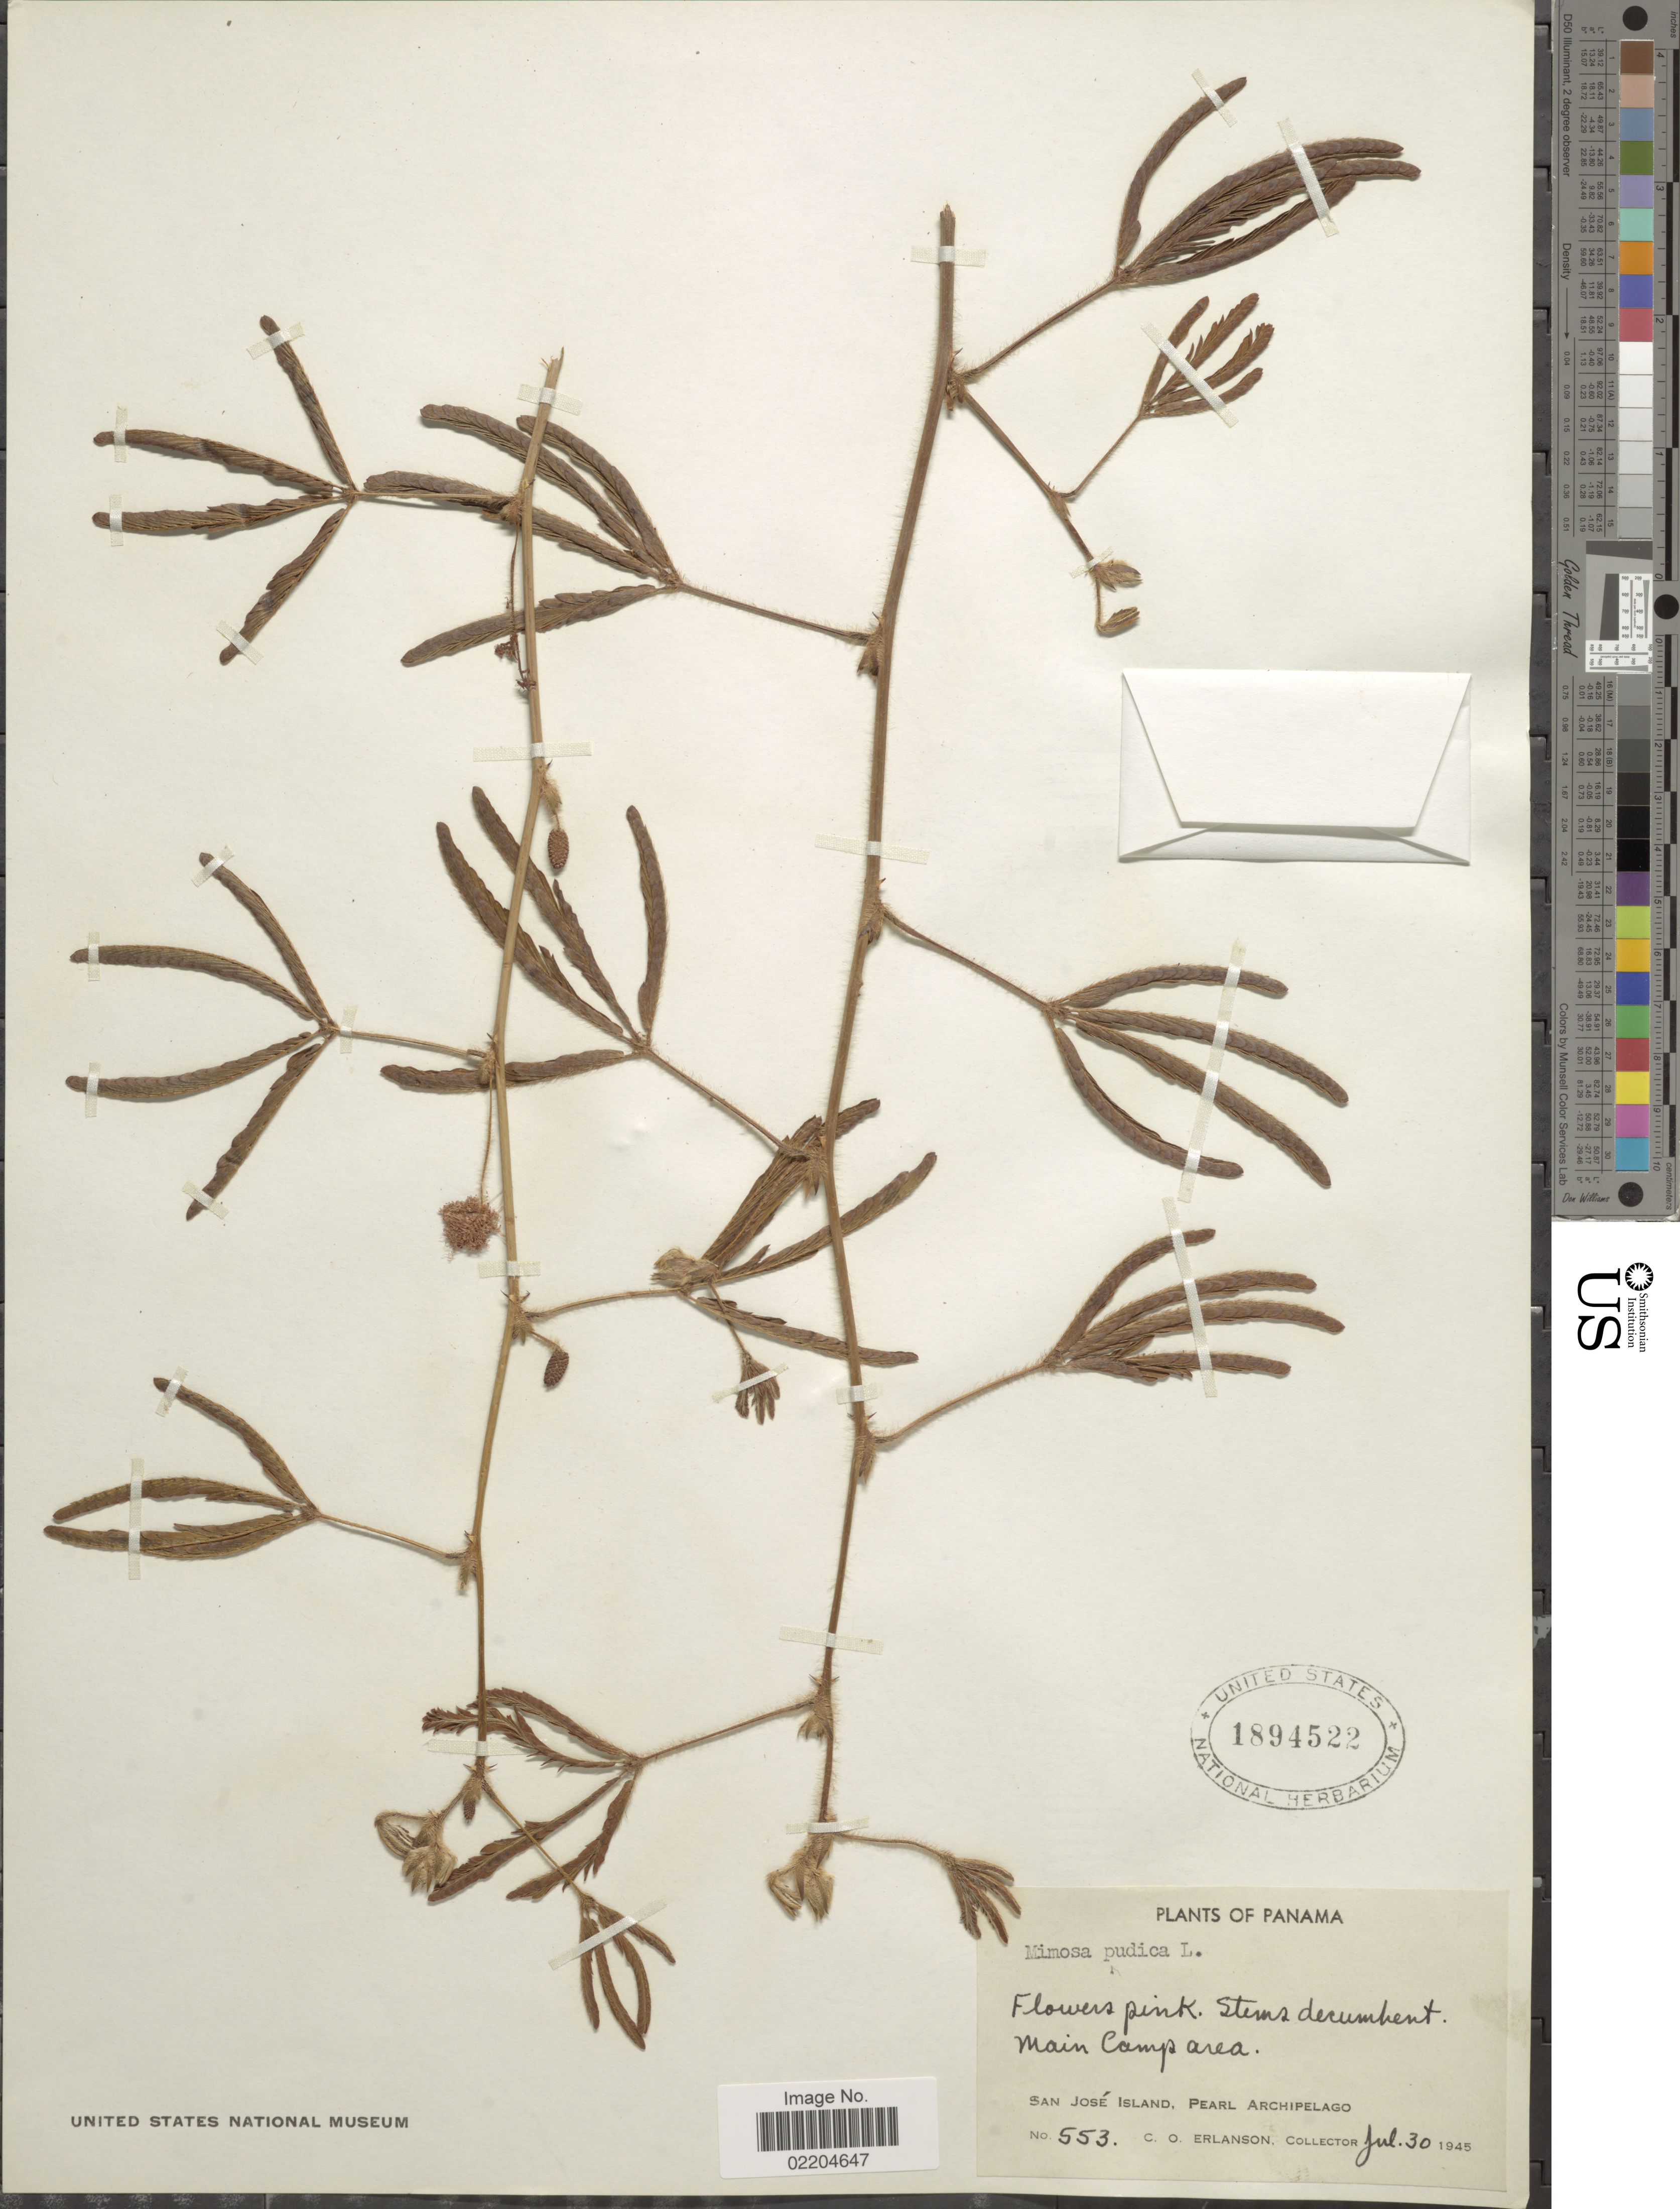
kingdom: Plantae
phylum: Tracheophyta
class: Magnoliopsida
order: Fabales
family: Fabaceae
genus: Mimosa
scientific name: Mimosa pudica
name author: L.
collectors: C. O. Erlanson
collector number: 553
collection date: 1945-07-30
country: Panama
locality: San Jose Island, Pearl Archipelago. Main camp area.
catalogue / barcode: US 1894522